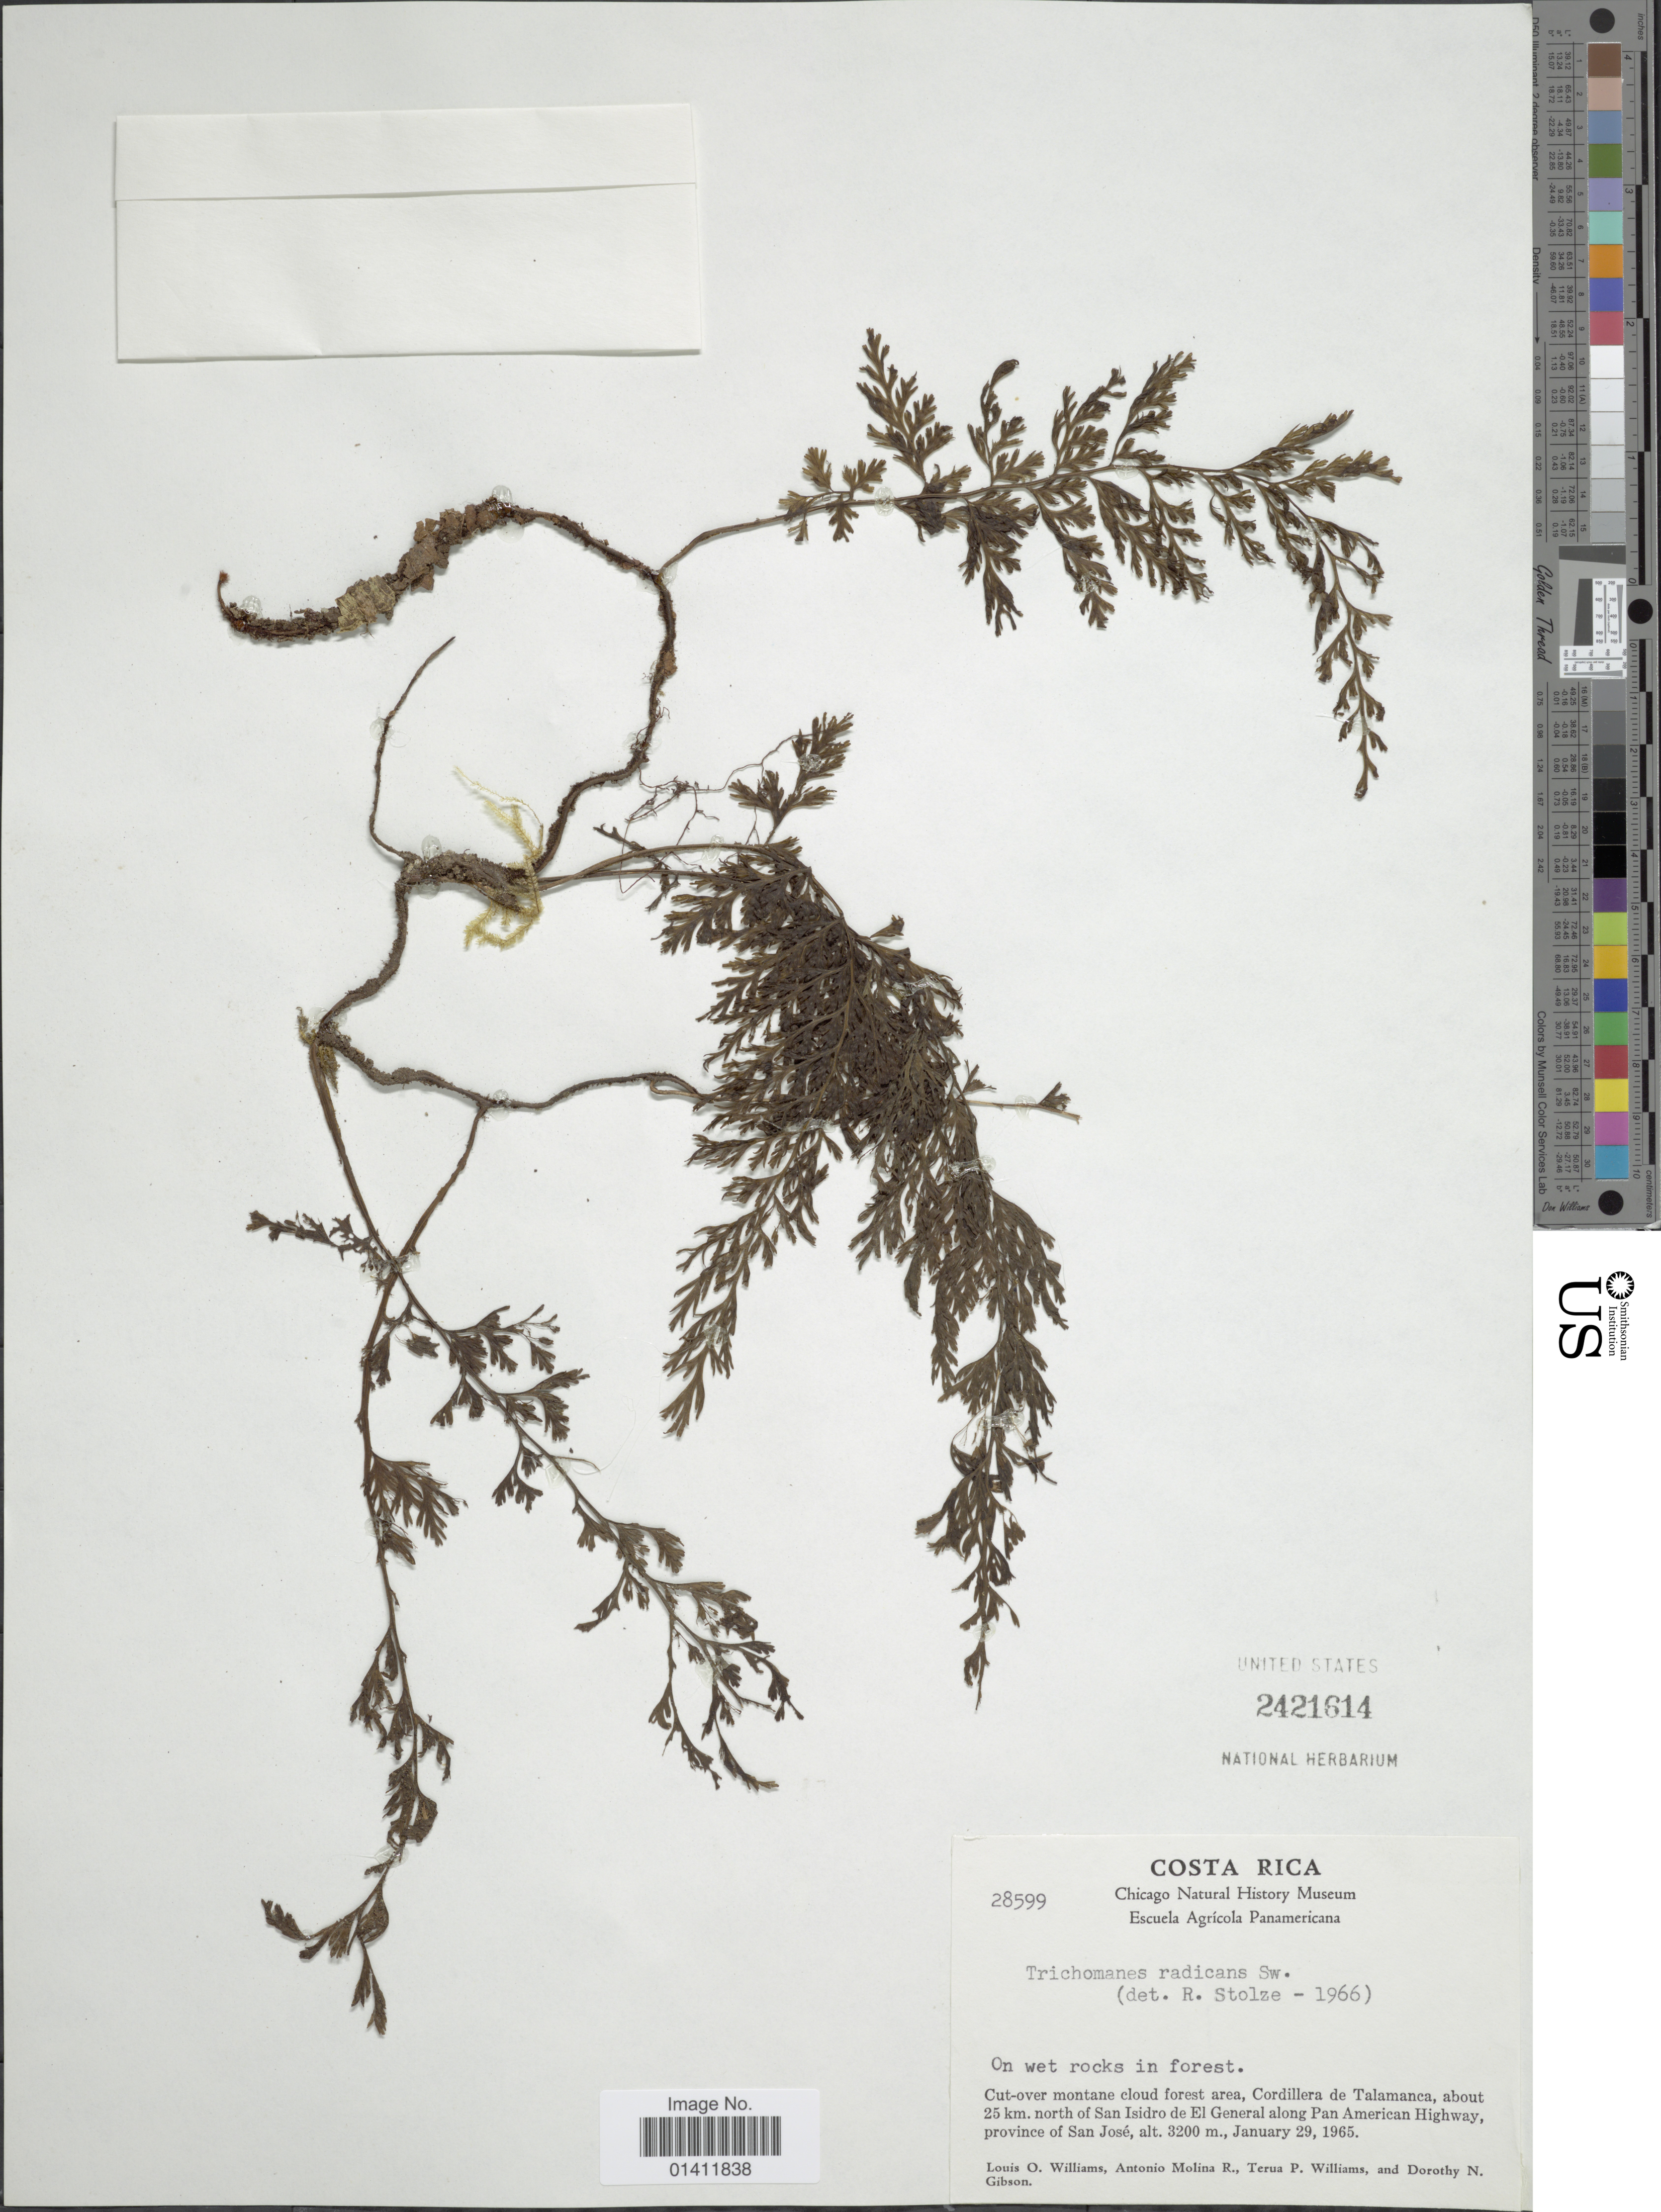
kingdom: Plantae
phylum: Tracheophyta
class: Polypodiopsida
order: Hymenophyllales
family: Hymenophyllaceae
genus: Vandenboschia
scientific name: Vandenboschia radicans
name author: (Sw.) Copel.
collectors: L. O. Williams, A. Molina R., T. P. Williams & D. N. Gibson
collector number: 28599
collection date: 1965-01-29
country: Costa Rica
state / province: San José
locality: Cordillera de Talamanca, about 25 km. north of San Isidro de El General along Pan American Highway, province San Jose.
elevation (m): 3200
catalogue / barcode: US 2421614